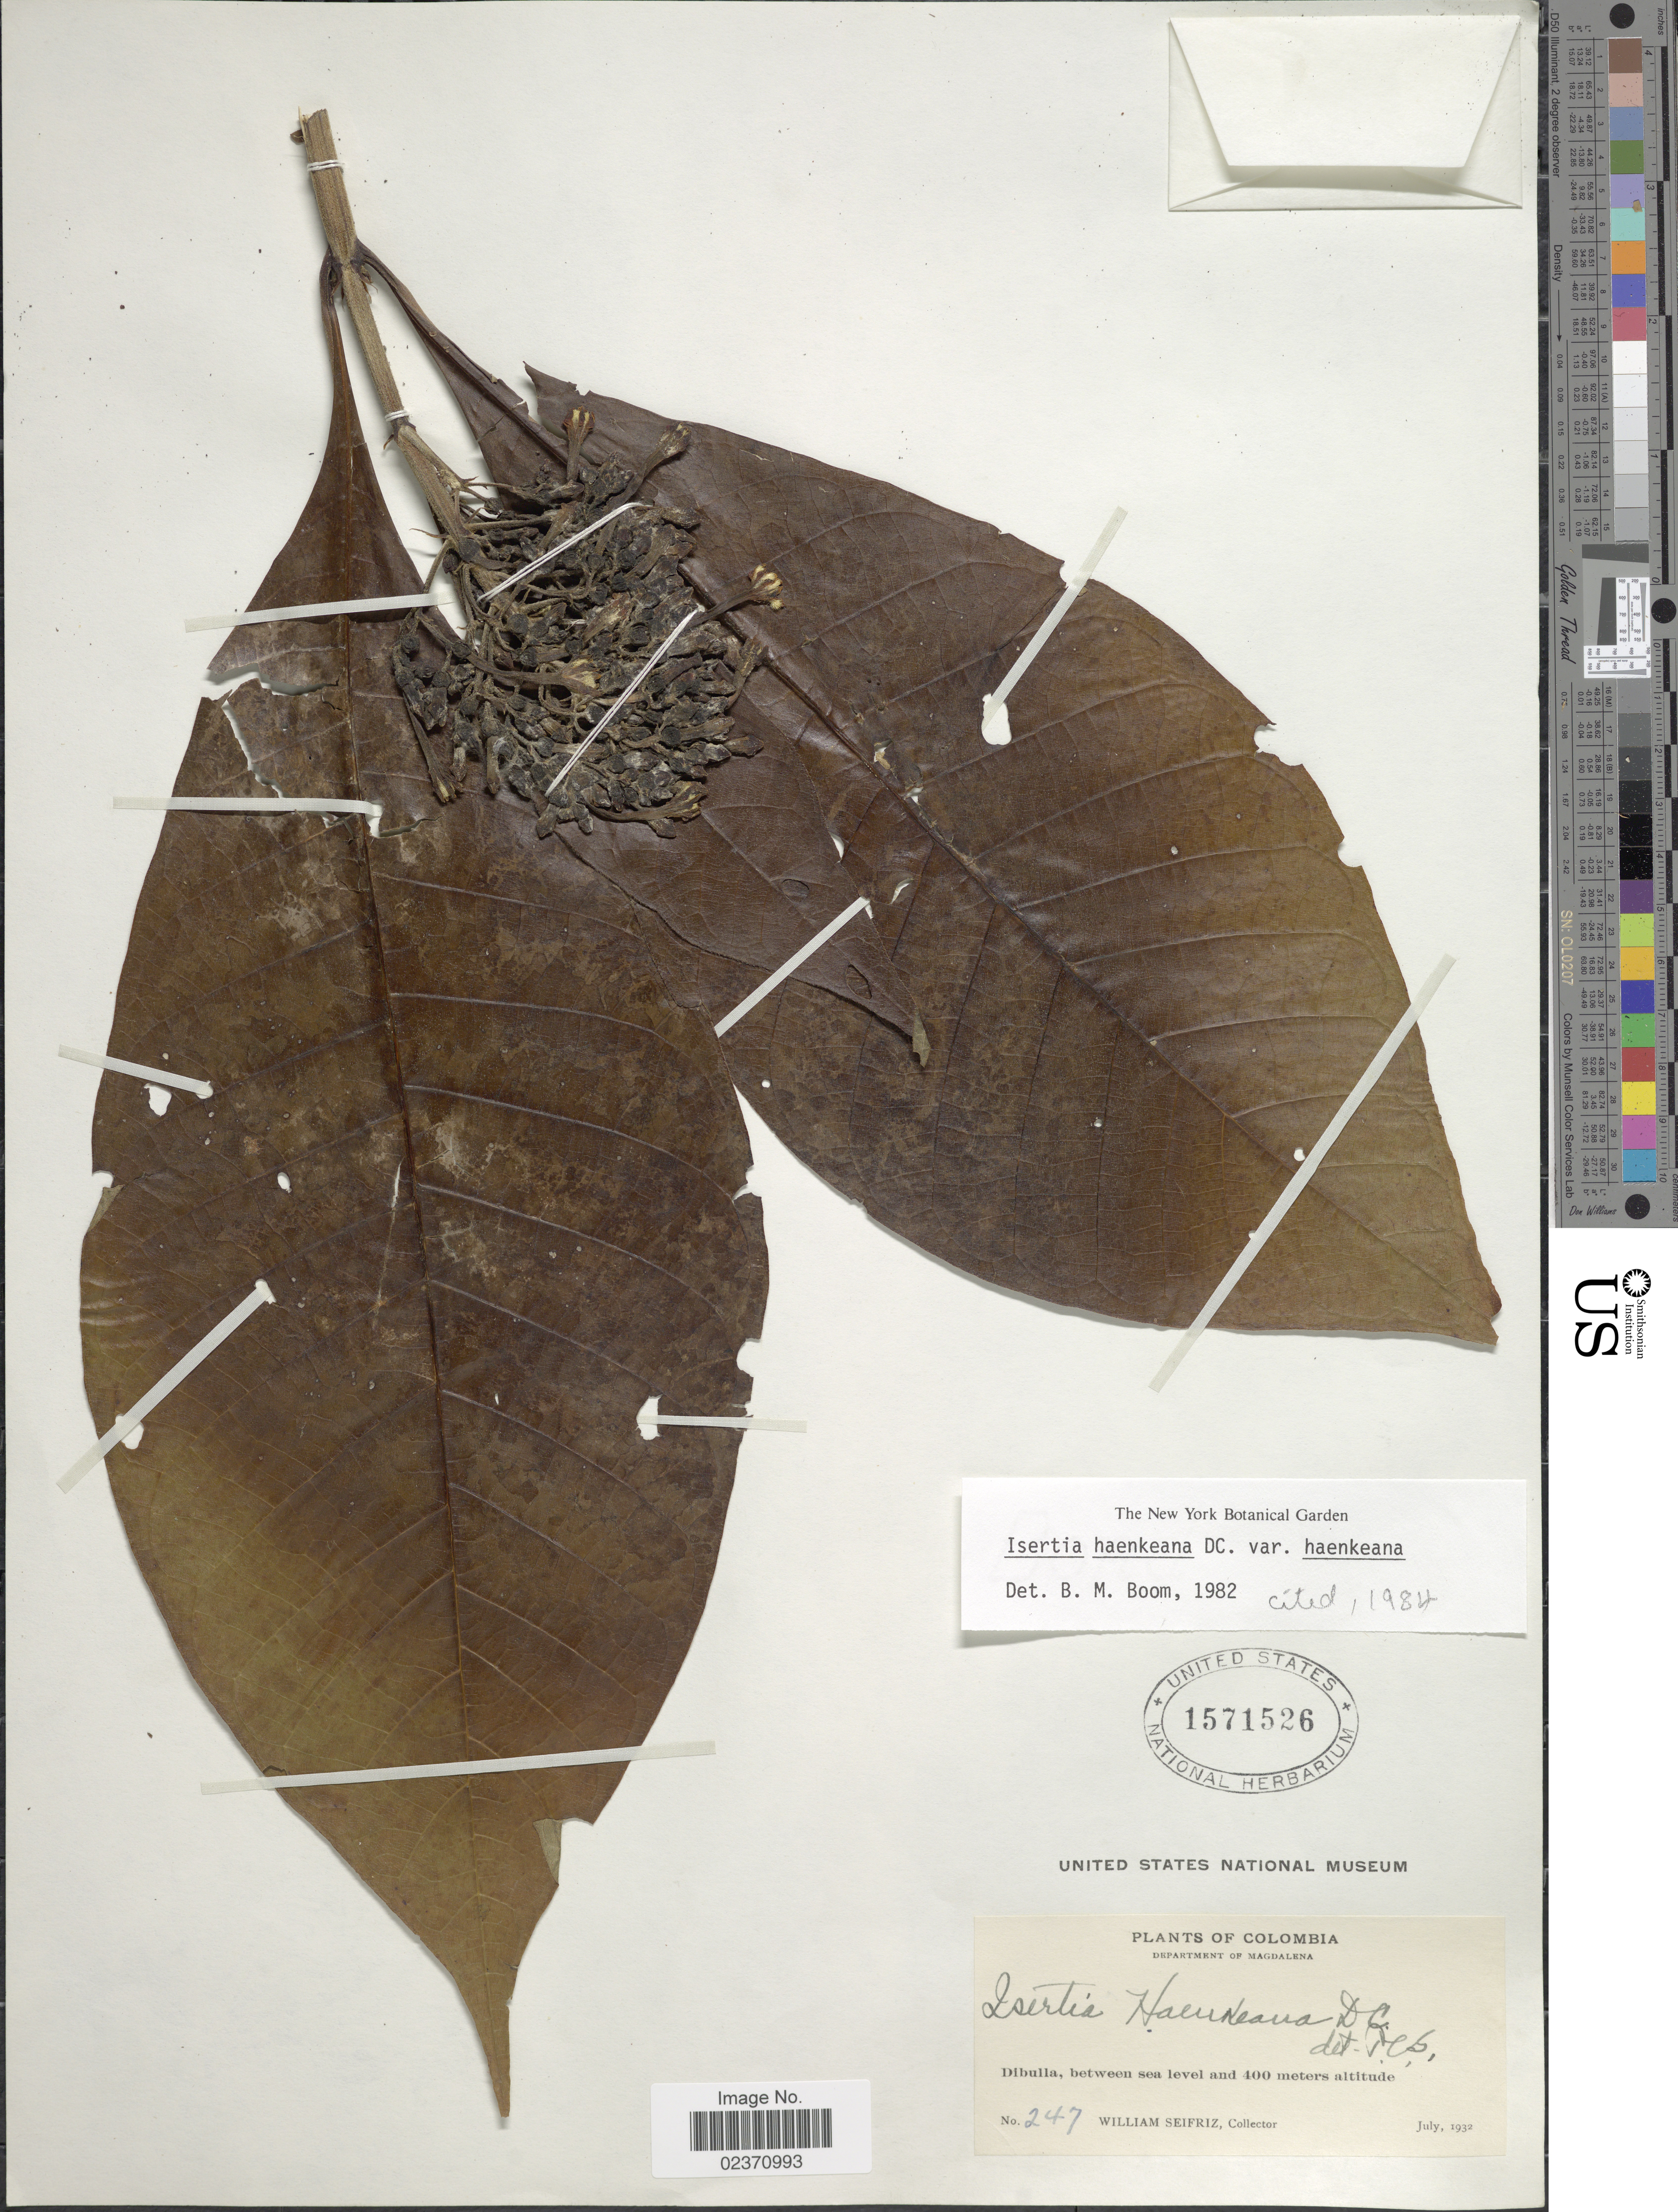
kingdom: Plantae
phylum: Tracheophyta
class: Magnoliopsida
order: Gentianales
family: Rubiaceae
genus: Isertia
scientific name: Isertia haenkeana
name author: DC.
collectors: W. Seifriz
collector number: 247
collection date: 1932-07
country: Colombia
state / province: Magdalena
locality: Dibulla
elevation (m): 0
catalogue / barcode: US 1571526